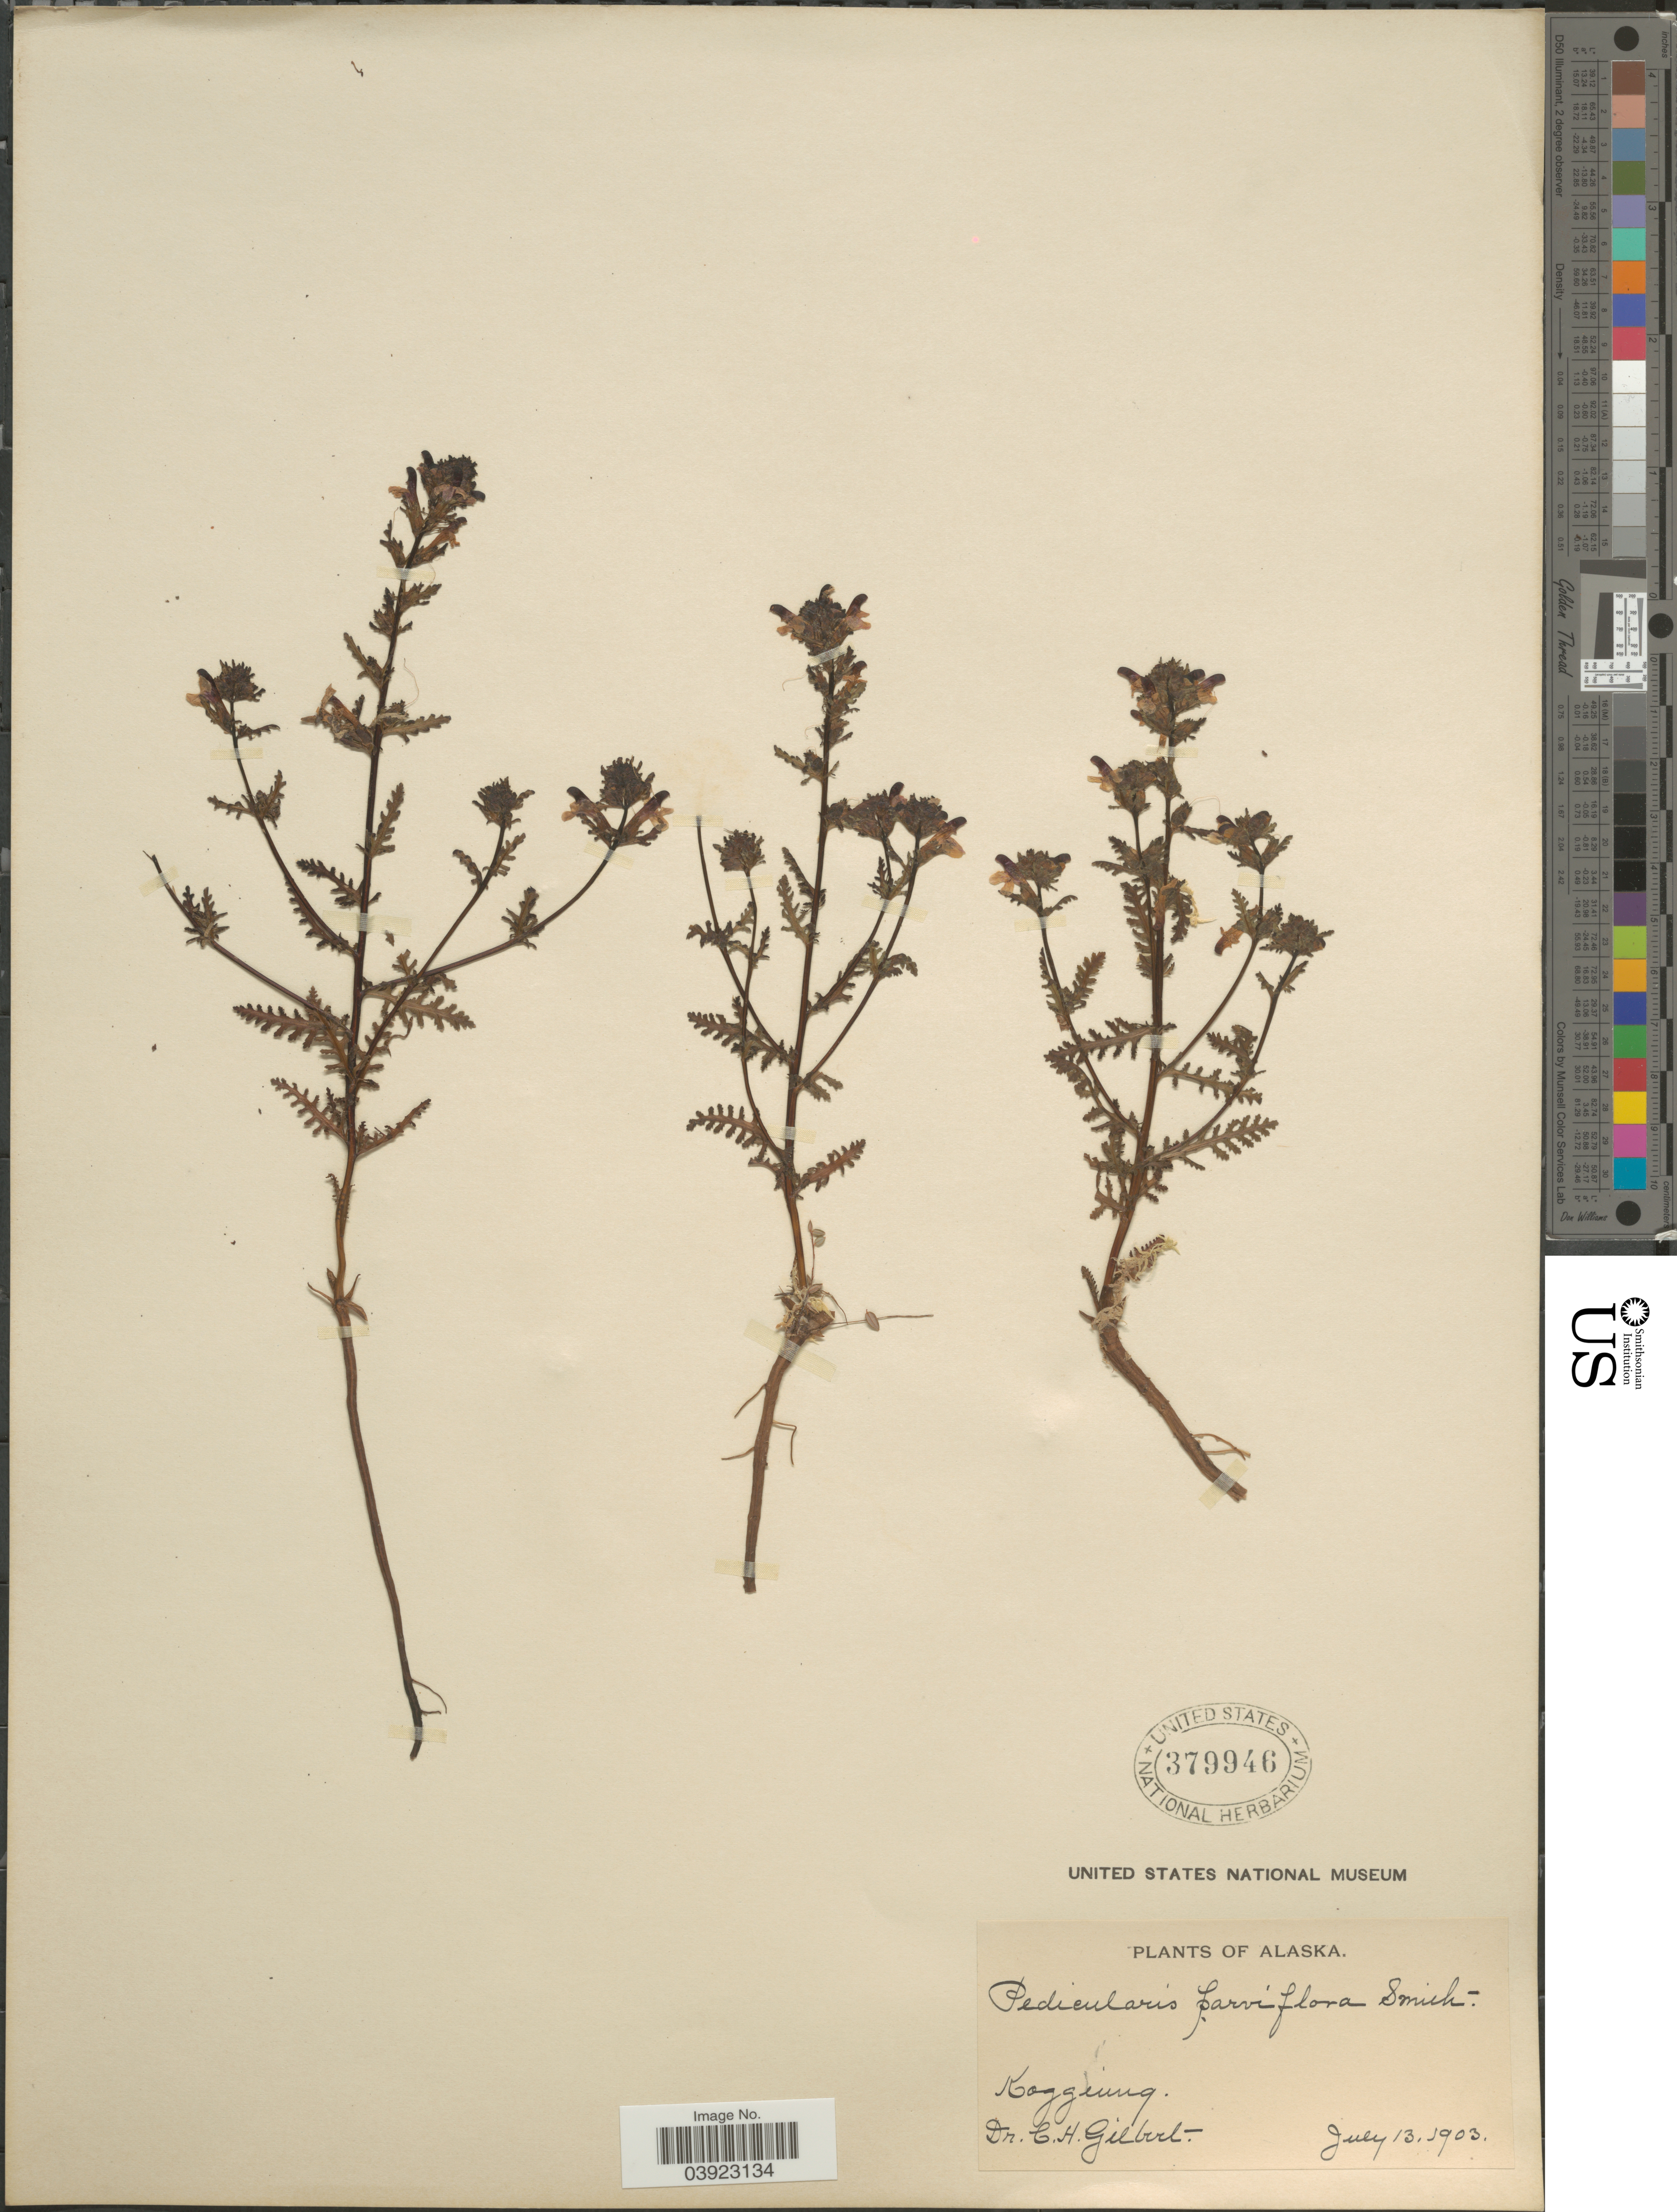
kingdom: Plantae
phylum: Tracheophyta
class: Magnoliopsida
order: Lamiales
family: Orobanchaceae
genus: Pedicularis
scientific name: Pedicularis parviflora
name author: Sm.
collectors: C. Gilbert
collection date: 1903-07-13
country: United States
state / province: Alaska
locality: Koggning.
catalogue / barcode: US 379946